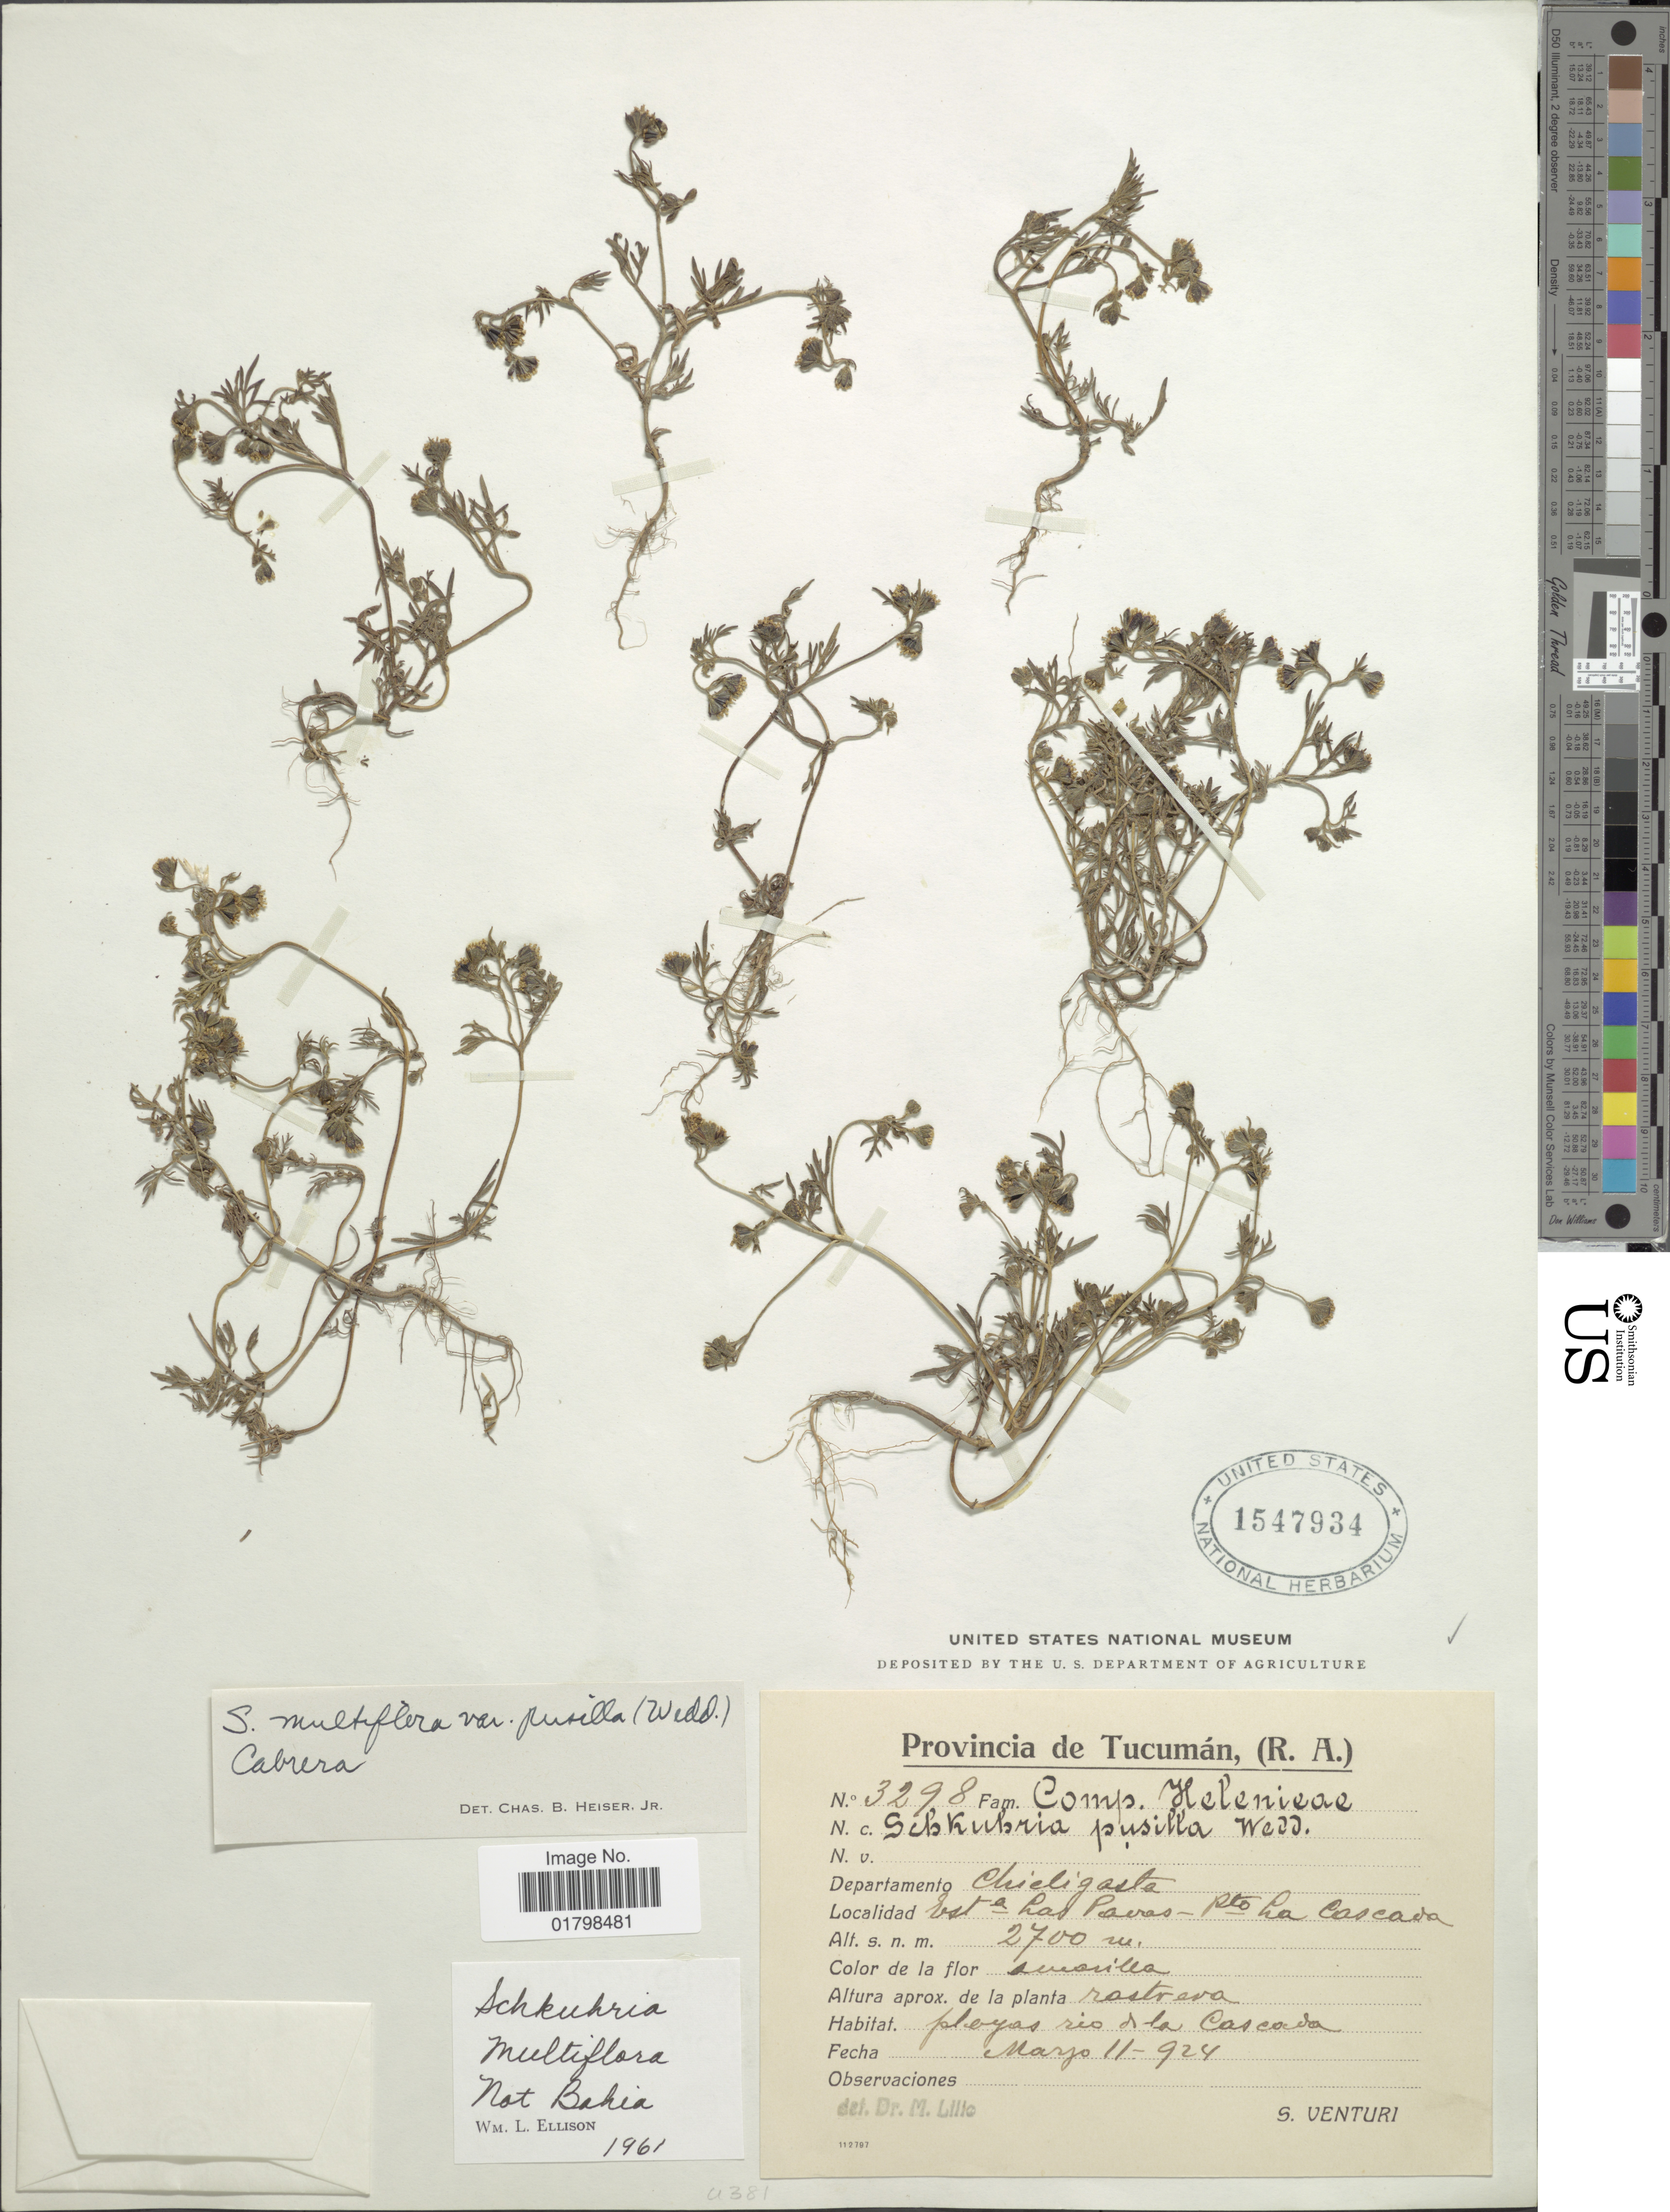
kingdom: Plantae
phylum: Tracheophyta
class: Magnoliopsida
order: Asterales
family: Asteraceae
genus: Schkuhria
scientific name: Schkuhria multiflora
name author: Hook. & Arn.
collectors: S. Venturi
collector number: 3298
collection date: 1924-03-11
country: Argentina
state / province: Tucuman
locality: Departamento Chicligasta, Est a Las Paeros - Rto La Cascava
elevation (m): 2700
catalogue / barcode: US 1547934